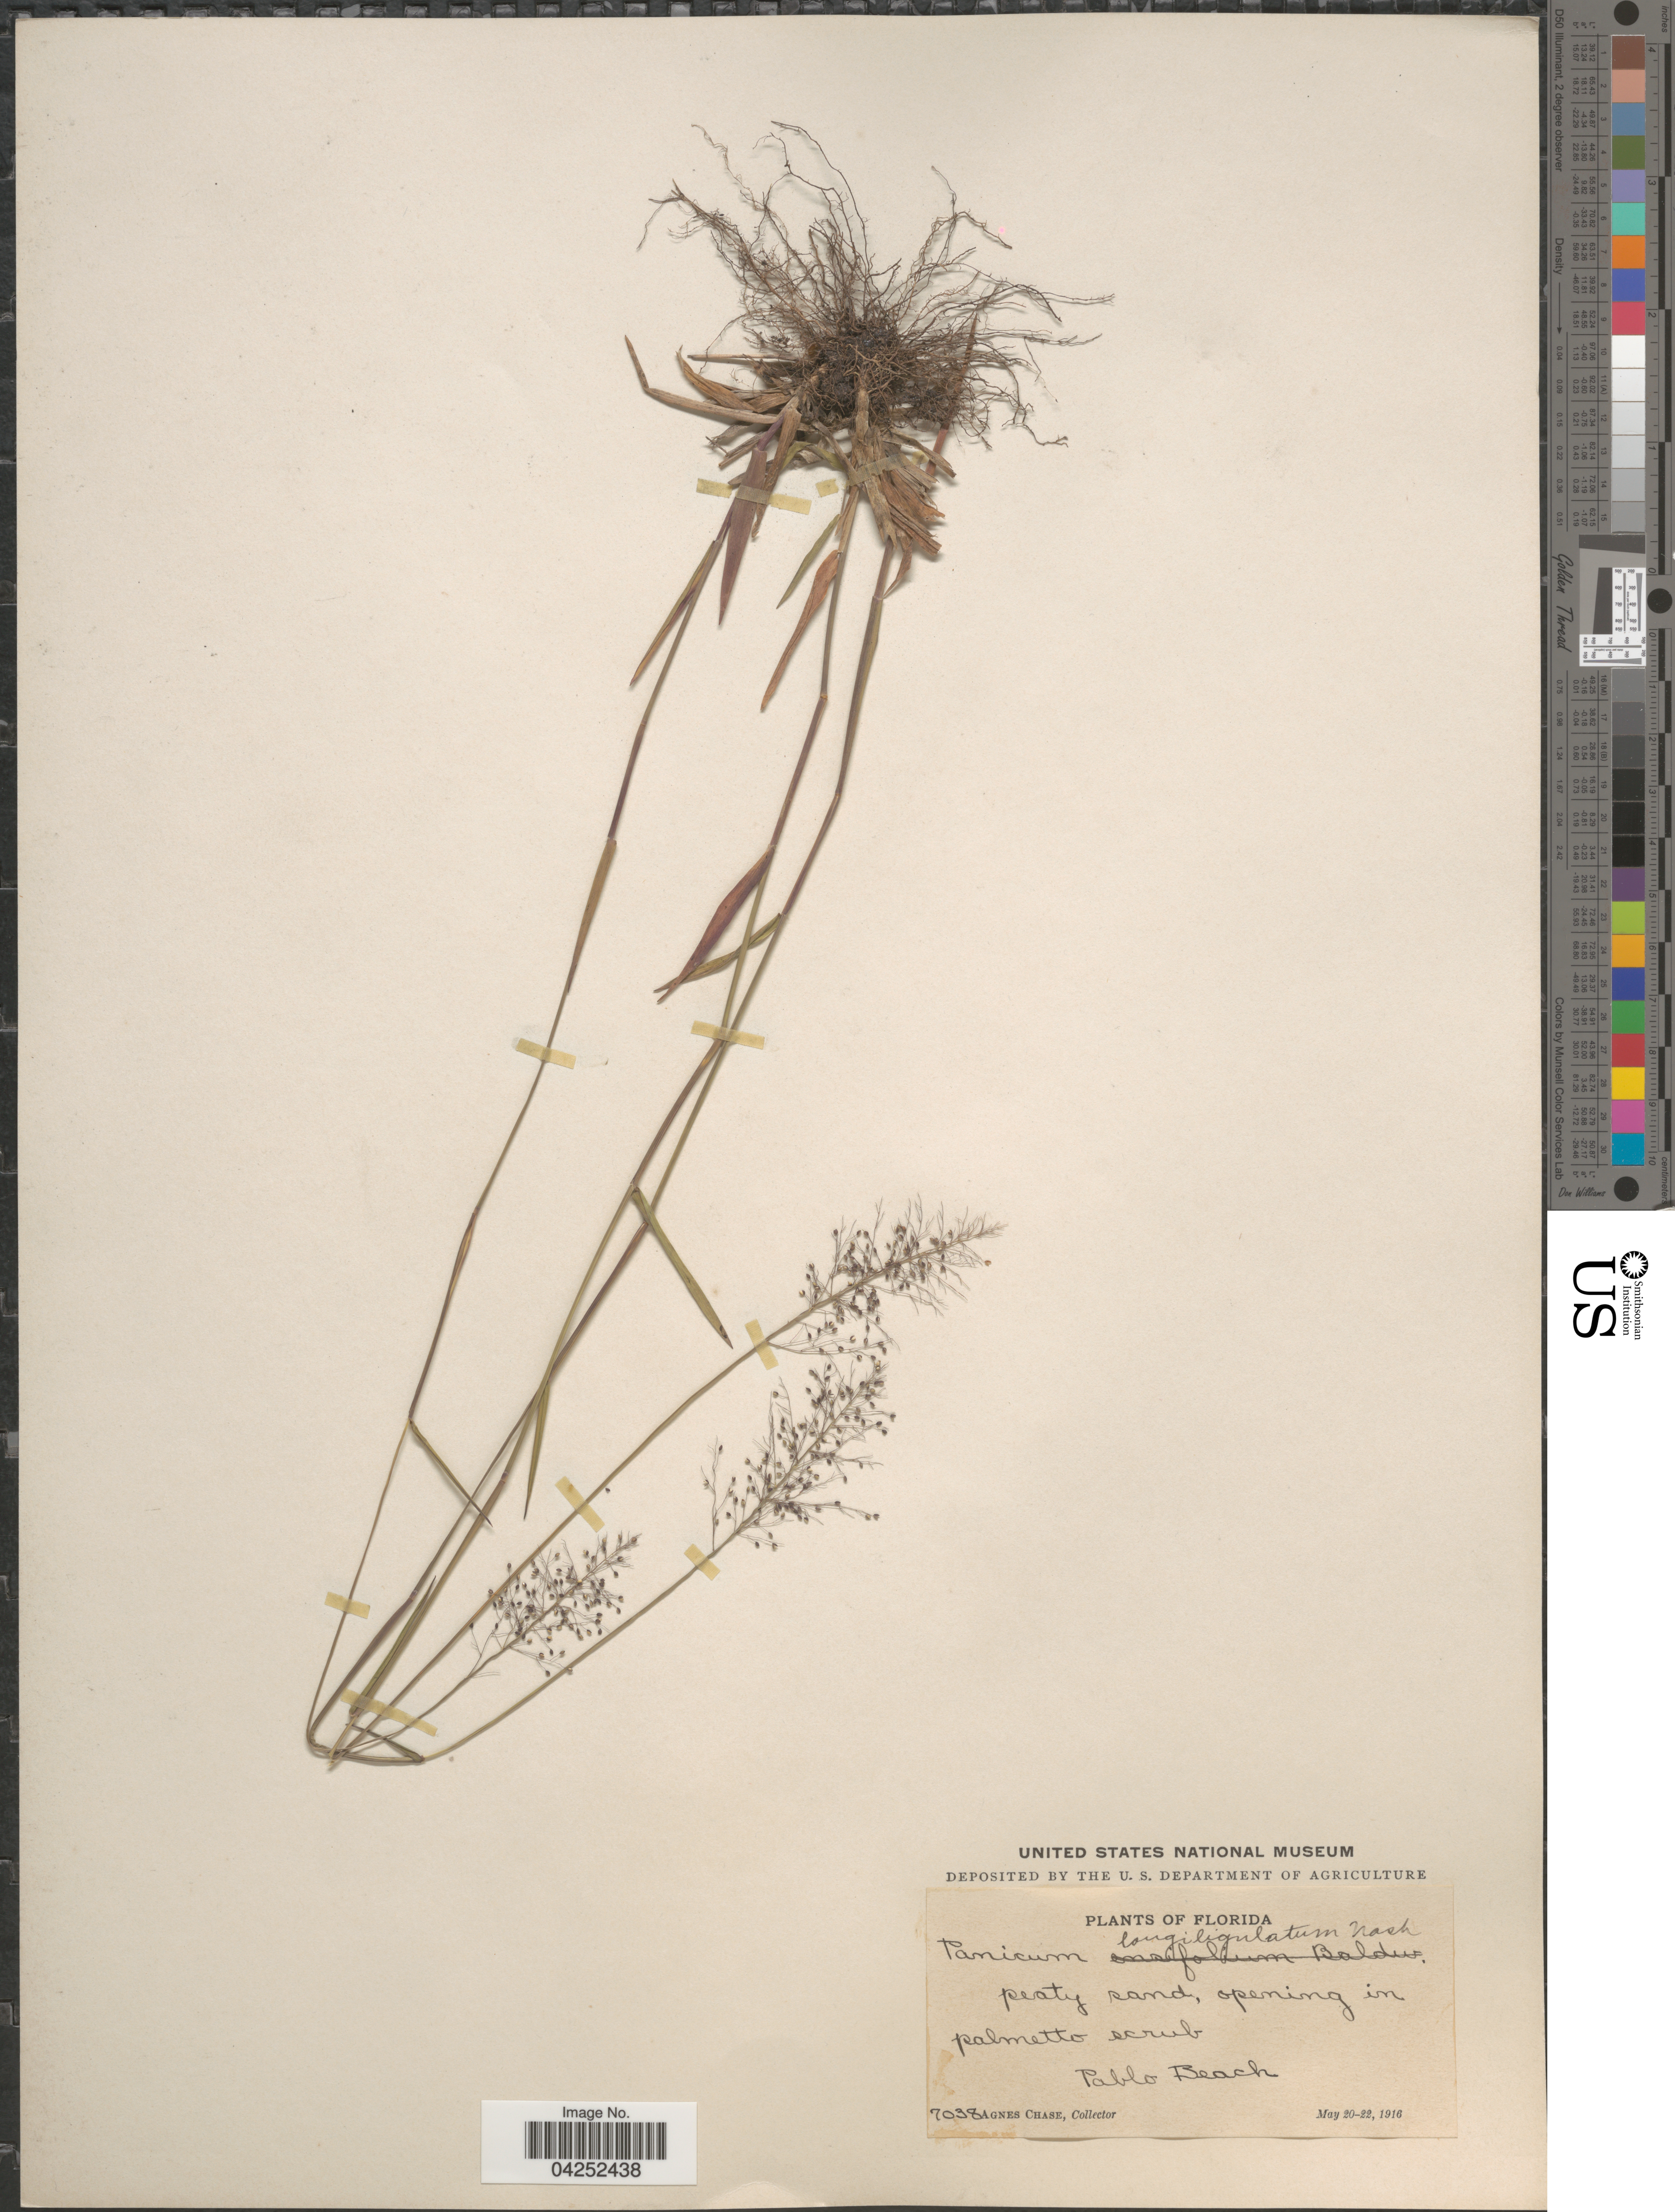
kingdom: Plantae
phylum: Tracheophyta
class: Liliopsida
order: Poales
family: Poaceae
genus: Dichanthelium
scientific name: Dichanthelium bicknellii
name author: (Nash) LeBlond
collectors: A. Chase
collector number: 7038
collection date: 1916-05-20/1916-05-22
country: United States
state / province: Florida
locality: Pablo Beach.